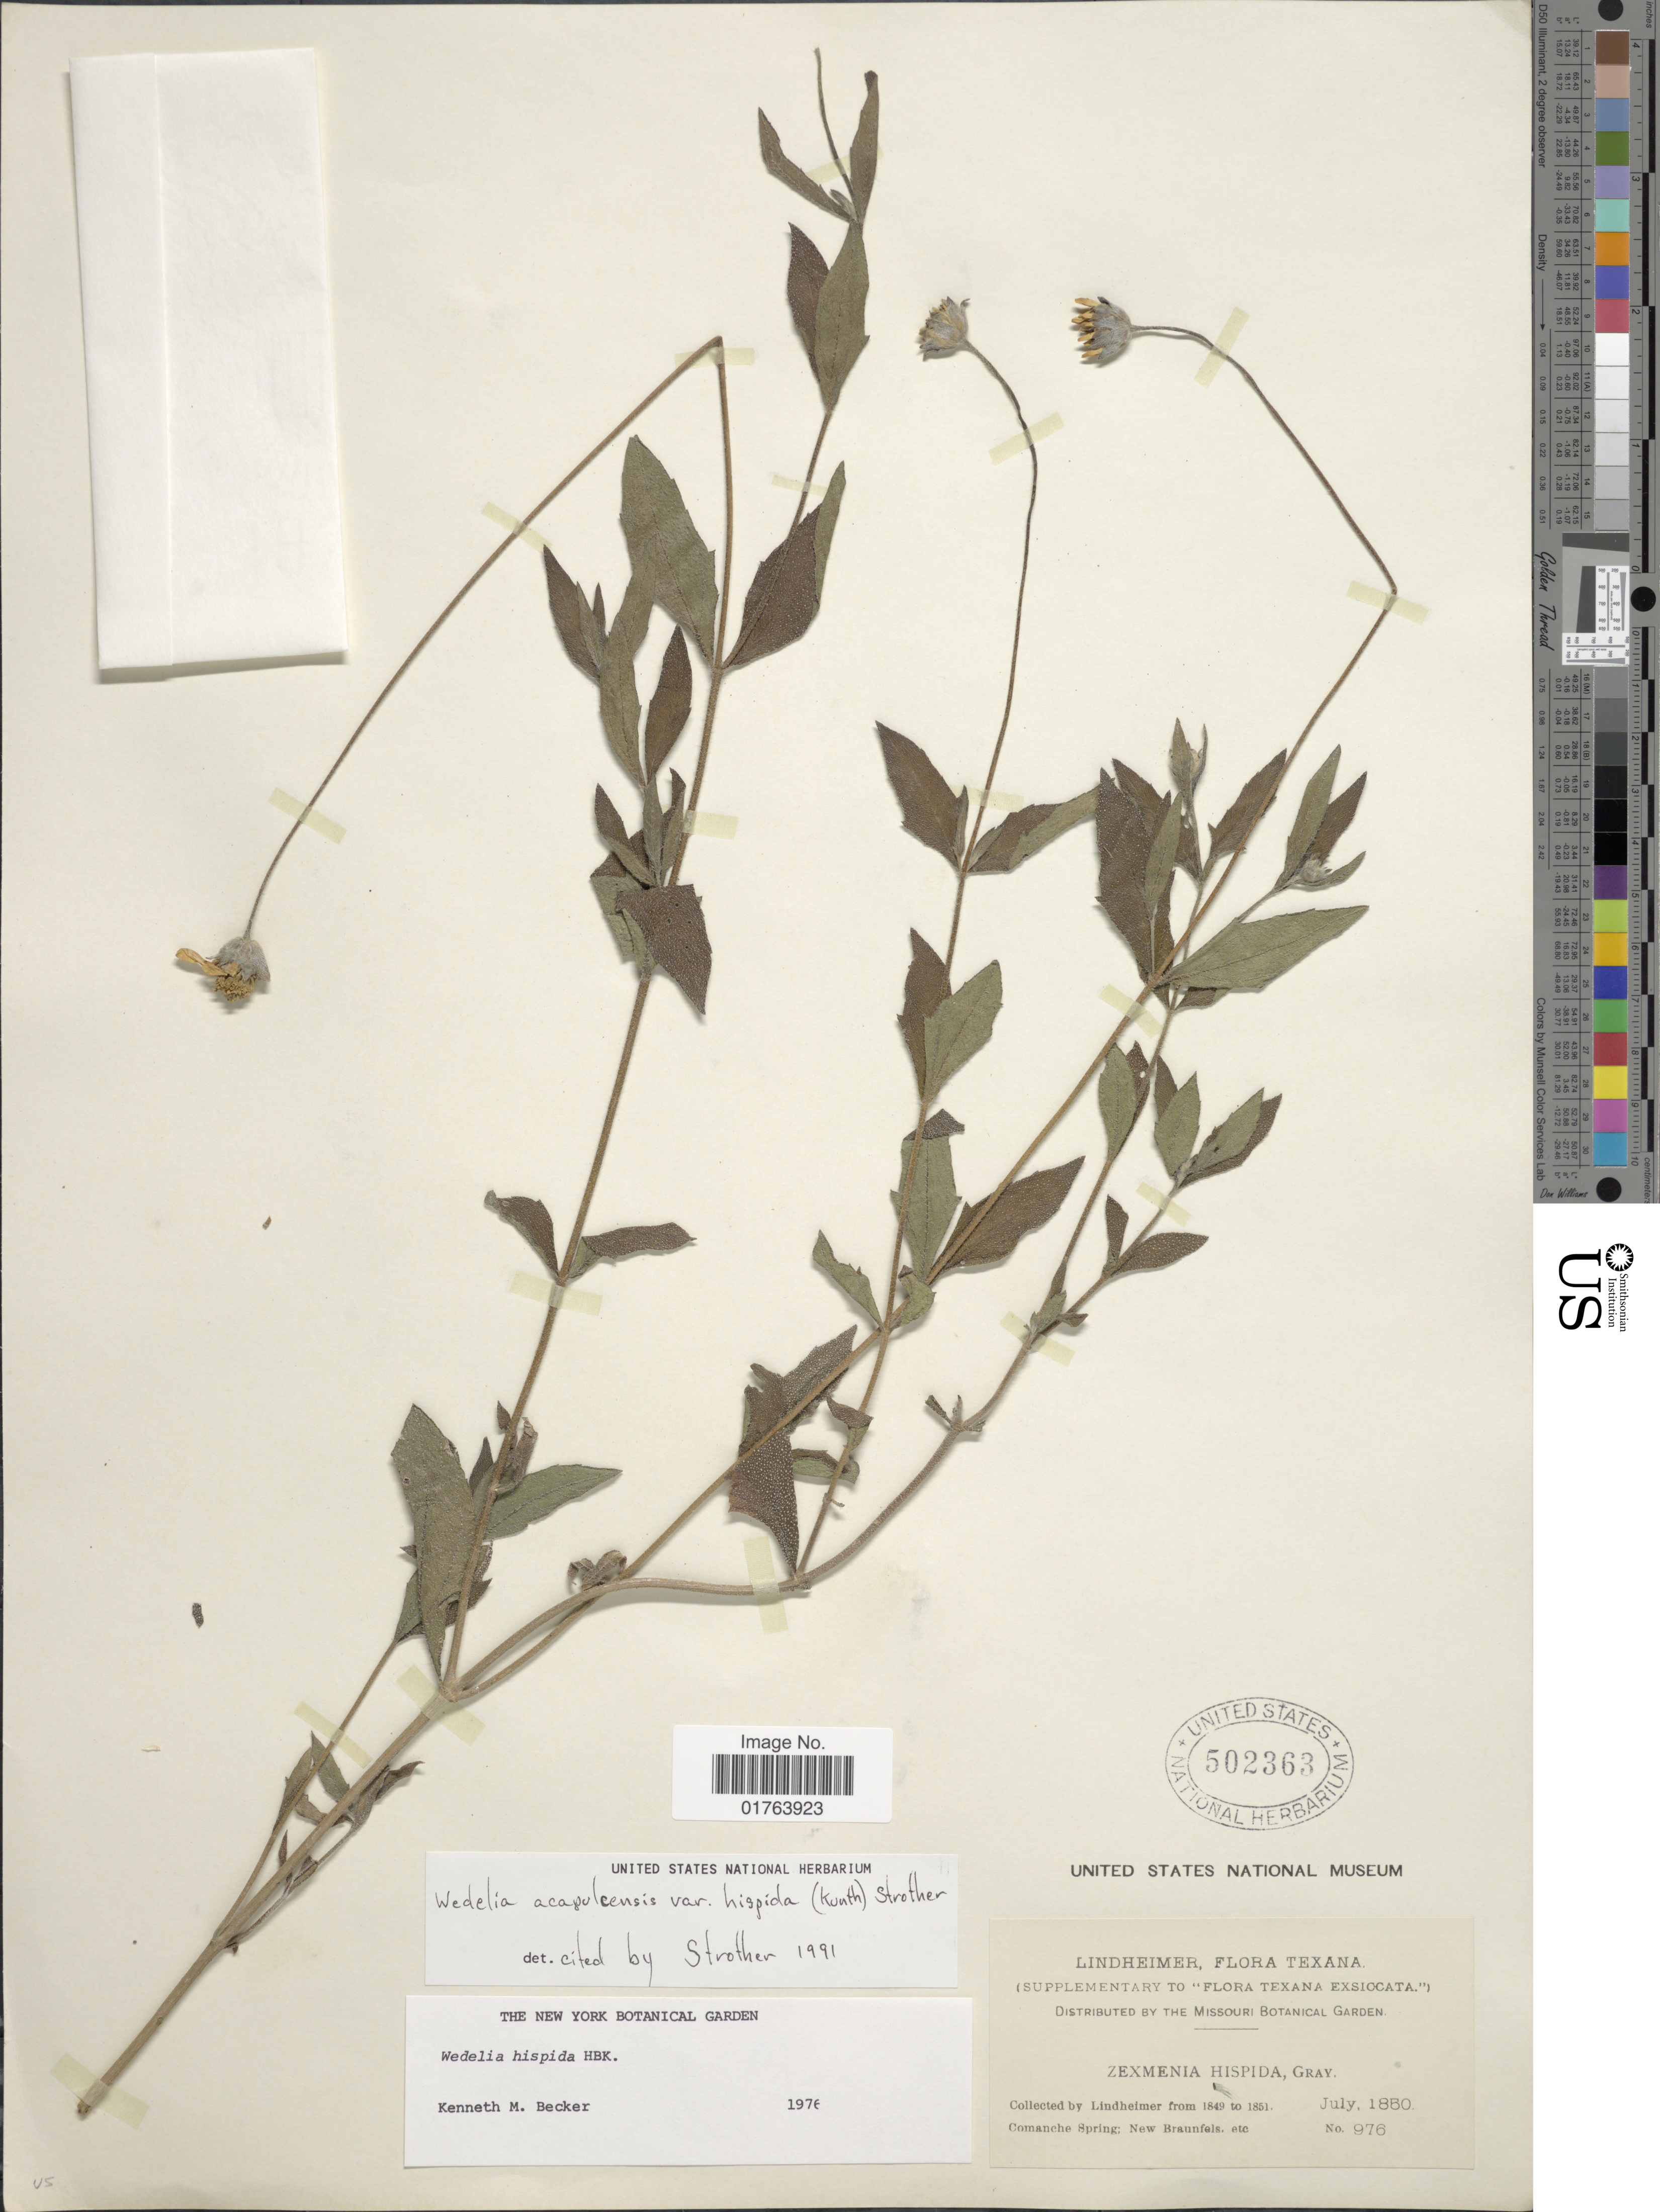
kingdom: Plantae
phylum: Tracheophyta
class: Magnoliopsida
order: Asterales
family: Asteraceae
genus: Wedelia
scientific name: Wedelia acapulcensis var. hispida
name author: (Kunth) Strother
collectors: -. Lindheimer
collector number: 976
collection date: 1850-07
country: United States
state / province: Texas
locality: Comanche Spring: New Braunfels, etc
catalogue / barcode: US 502363